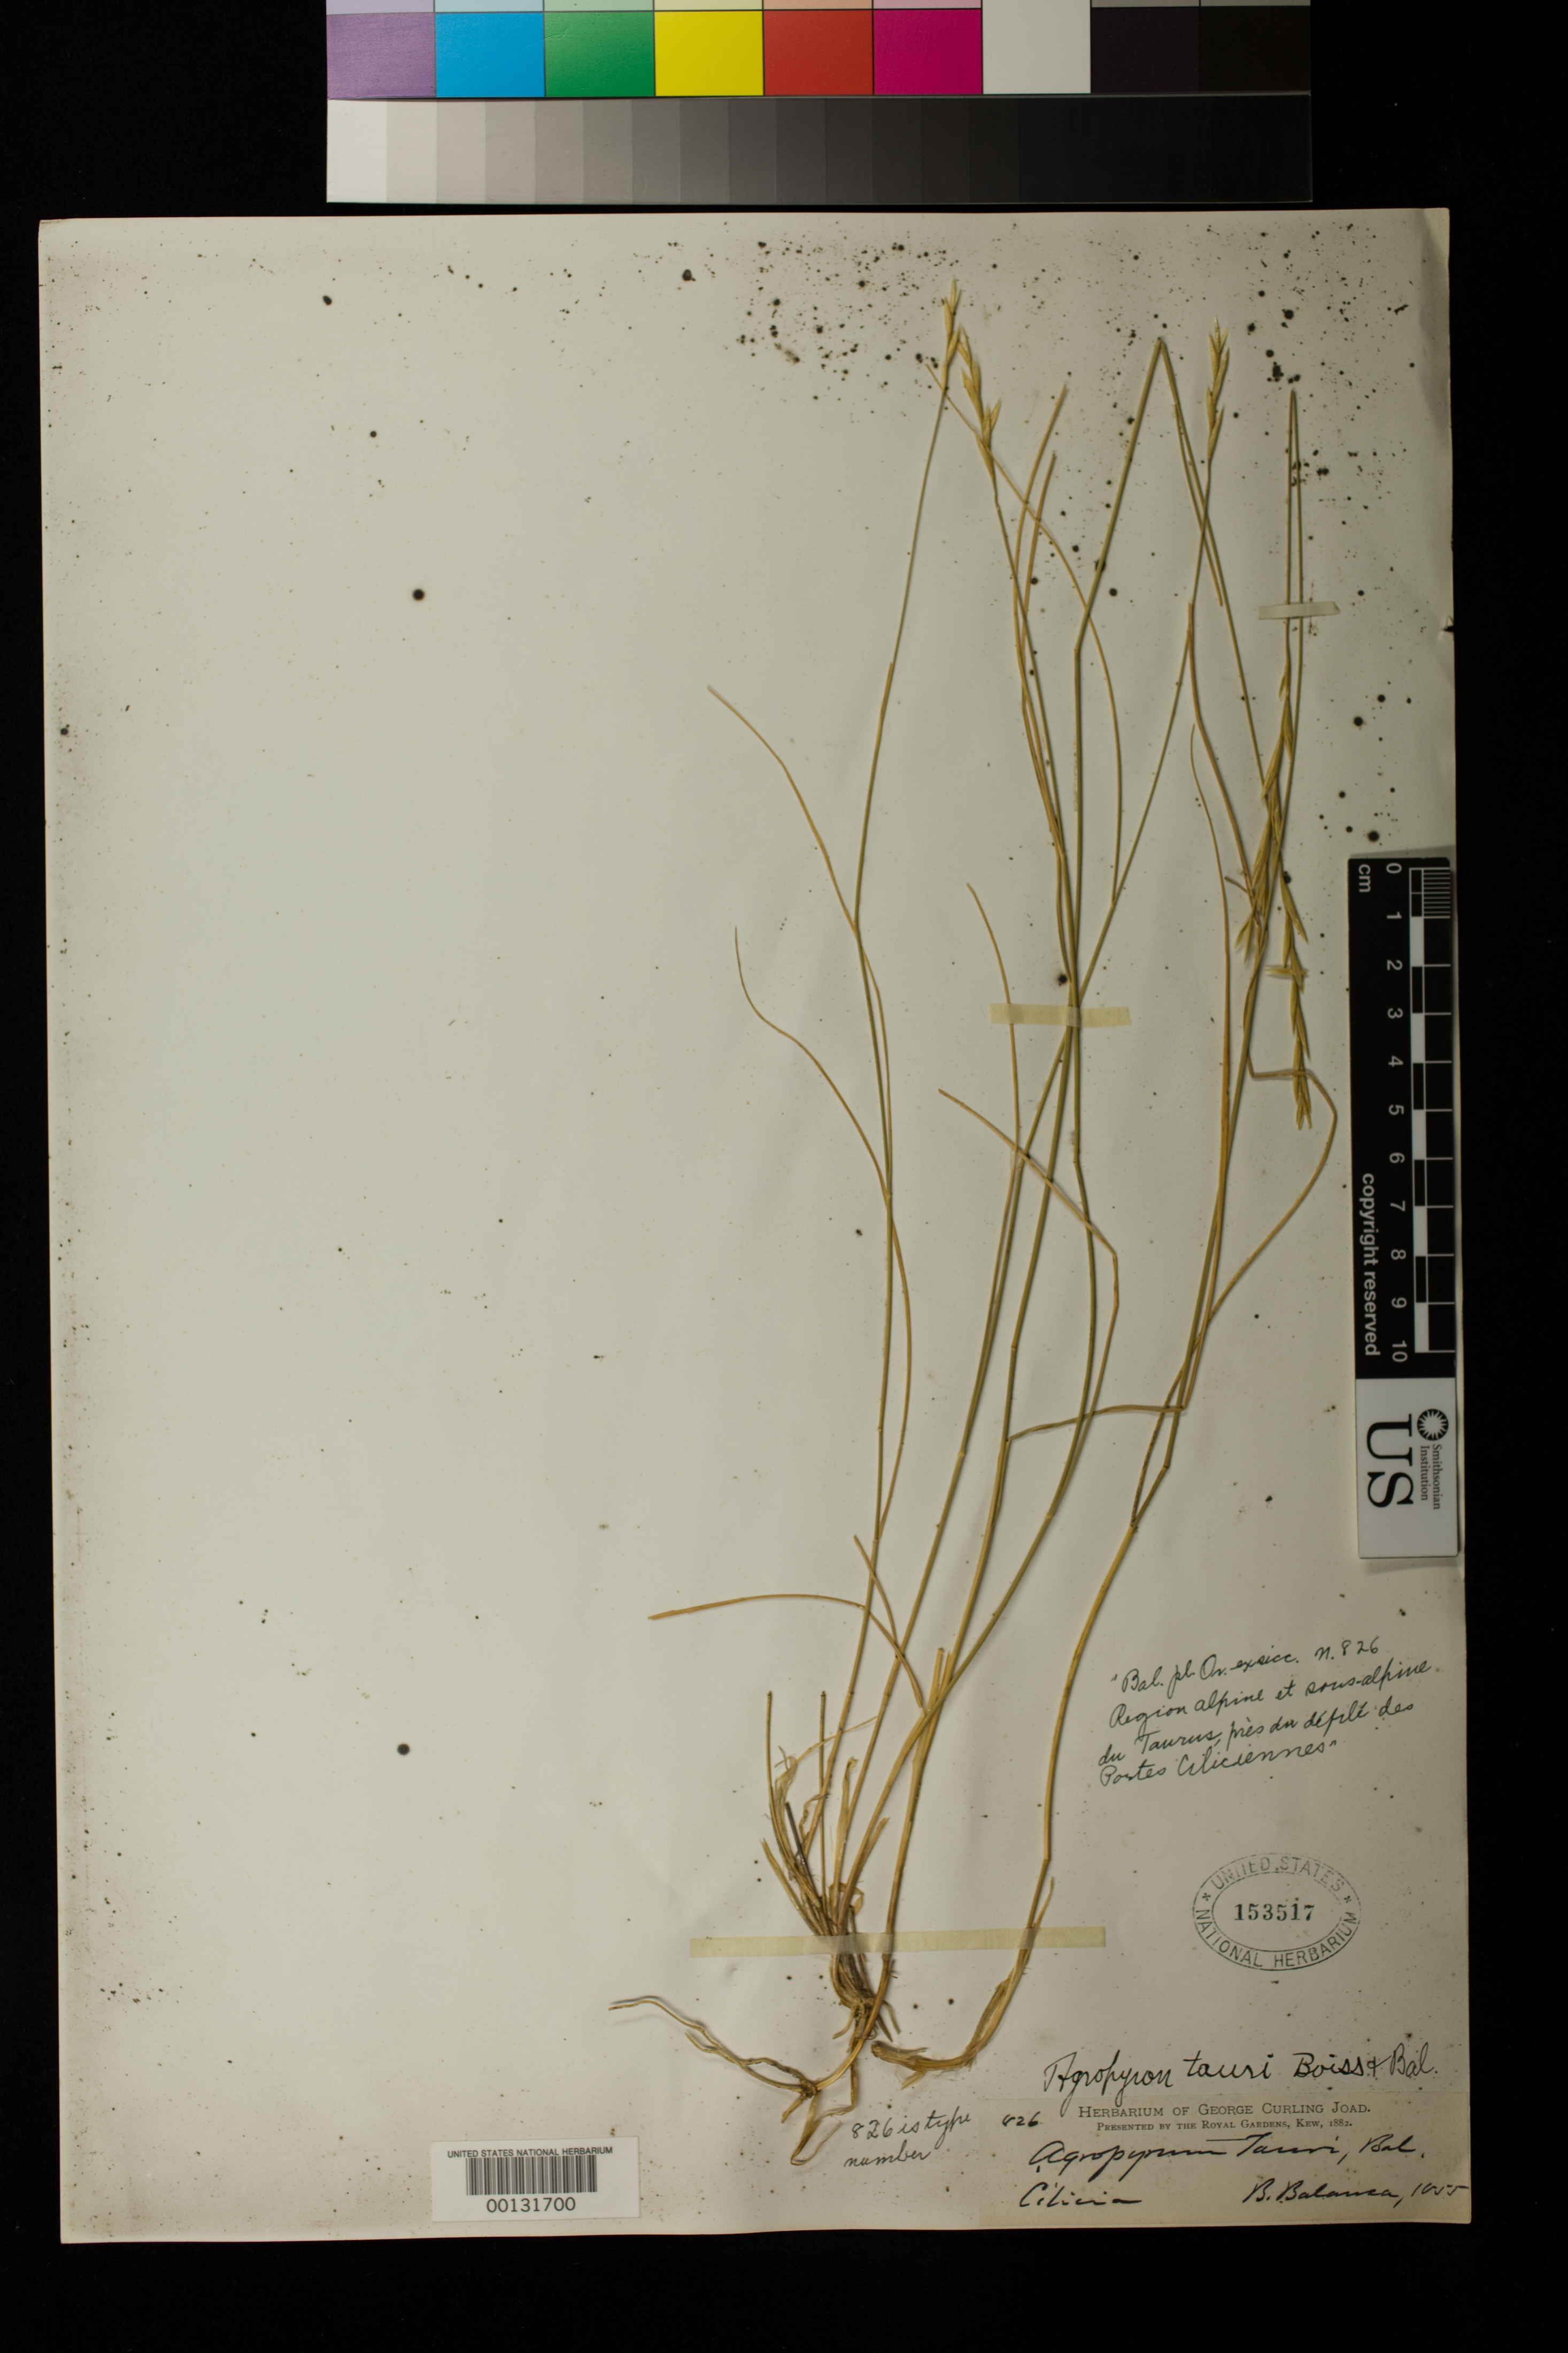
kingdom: Plantae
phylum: Tracheophyta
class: Liliopsida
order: Poales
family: Poaceae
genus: Agropyron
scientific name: Agropyron tauri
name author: Boiss. & Balansa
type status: Isosyntype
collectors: B. Balansa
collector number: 826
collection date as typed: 11 Jul 1855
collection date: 1855-07-11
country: Turkey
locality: Alpine et sous-alpine du Taurus, pres du defile des Portes Ciliciennes. [Alpine and under-alpine of the Taurus, close to the defile of the Cilician Gates.]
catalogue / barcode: US 153517